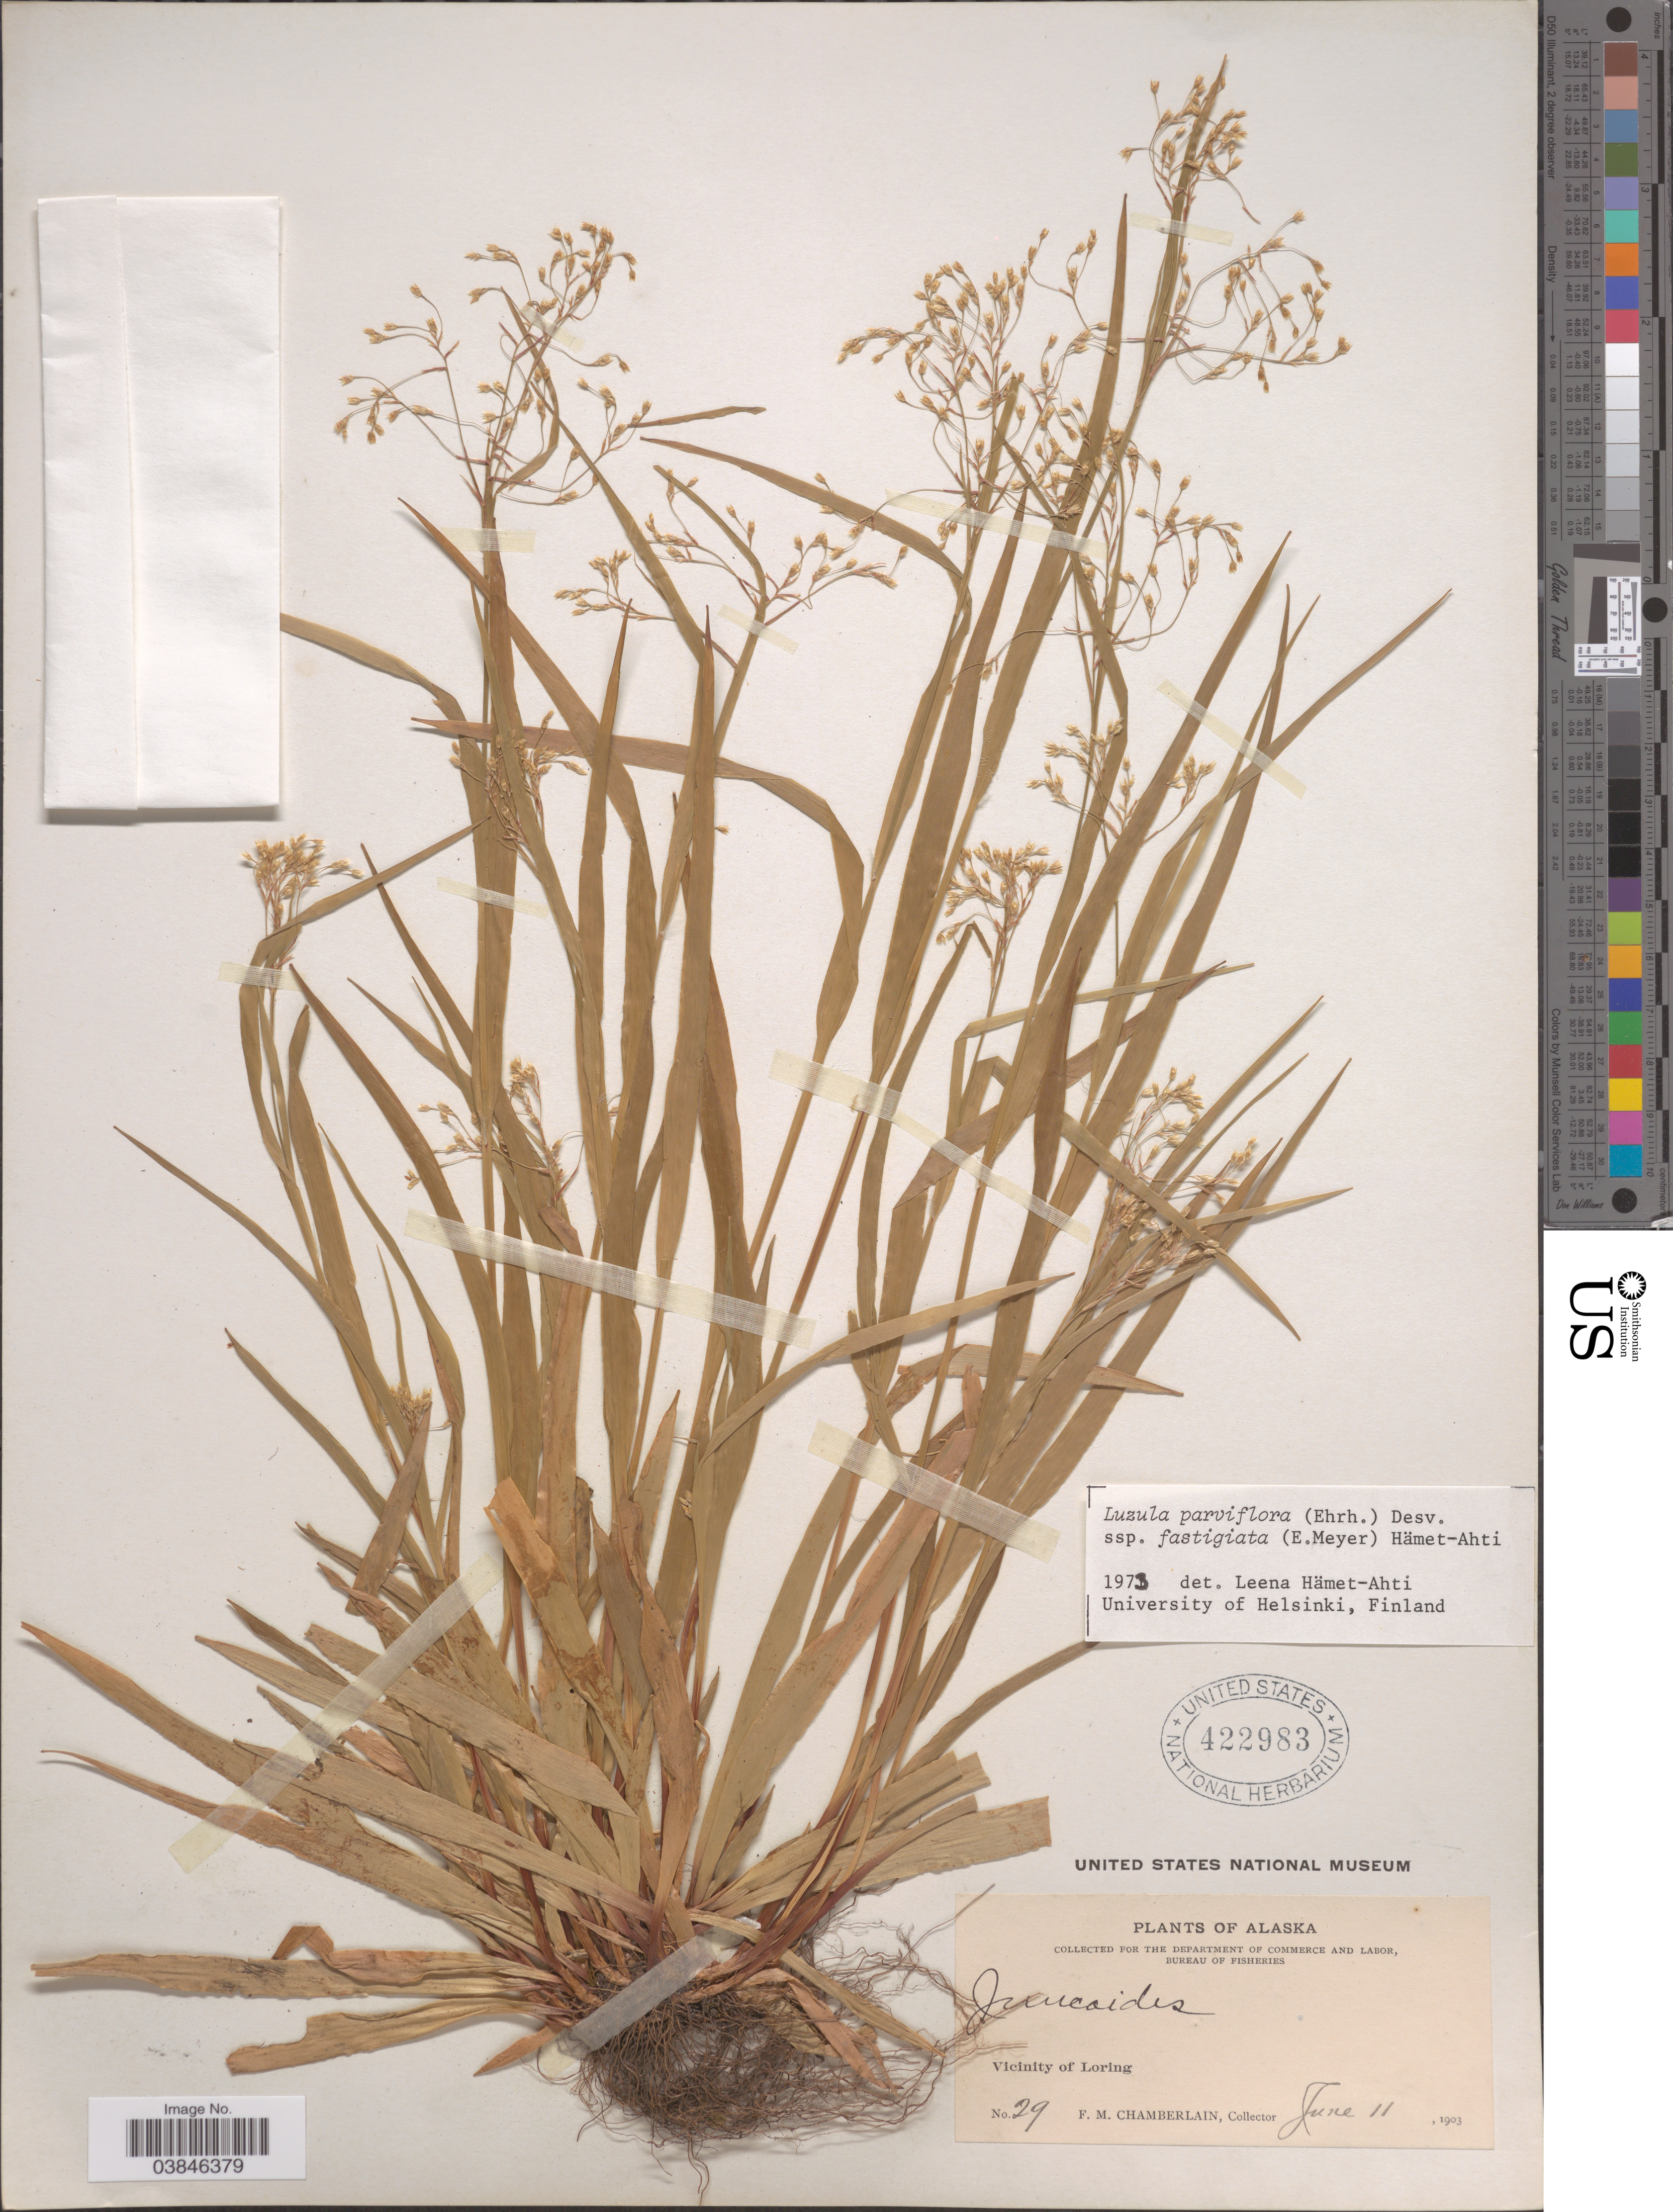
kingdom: Plantae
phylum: Tracheophyta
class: Liliopsida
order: Poales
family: Juncaceae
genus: Luzula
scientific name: Luzula parviflora subsp. fastigiata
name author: Buchenau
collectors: F. Chamberlain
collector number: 29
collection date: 1903-06-11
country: United States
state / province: Alaska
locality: Vicinity of Loring.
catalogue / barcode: US 422983